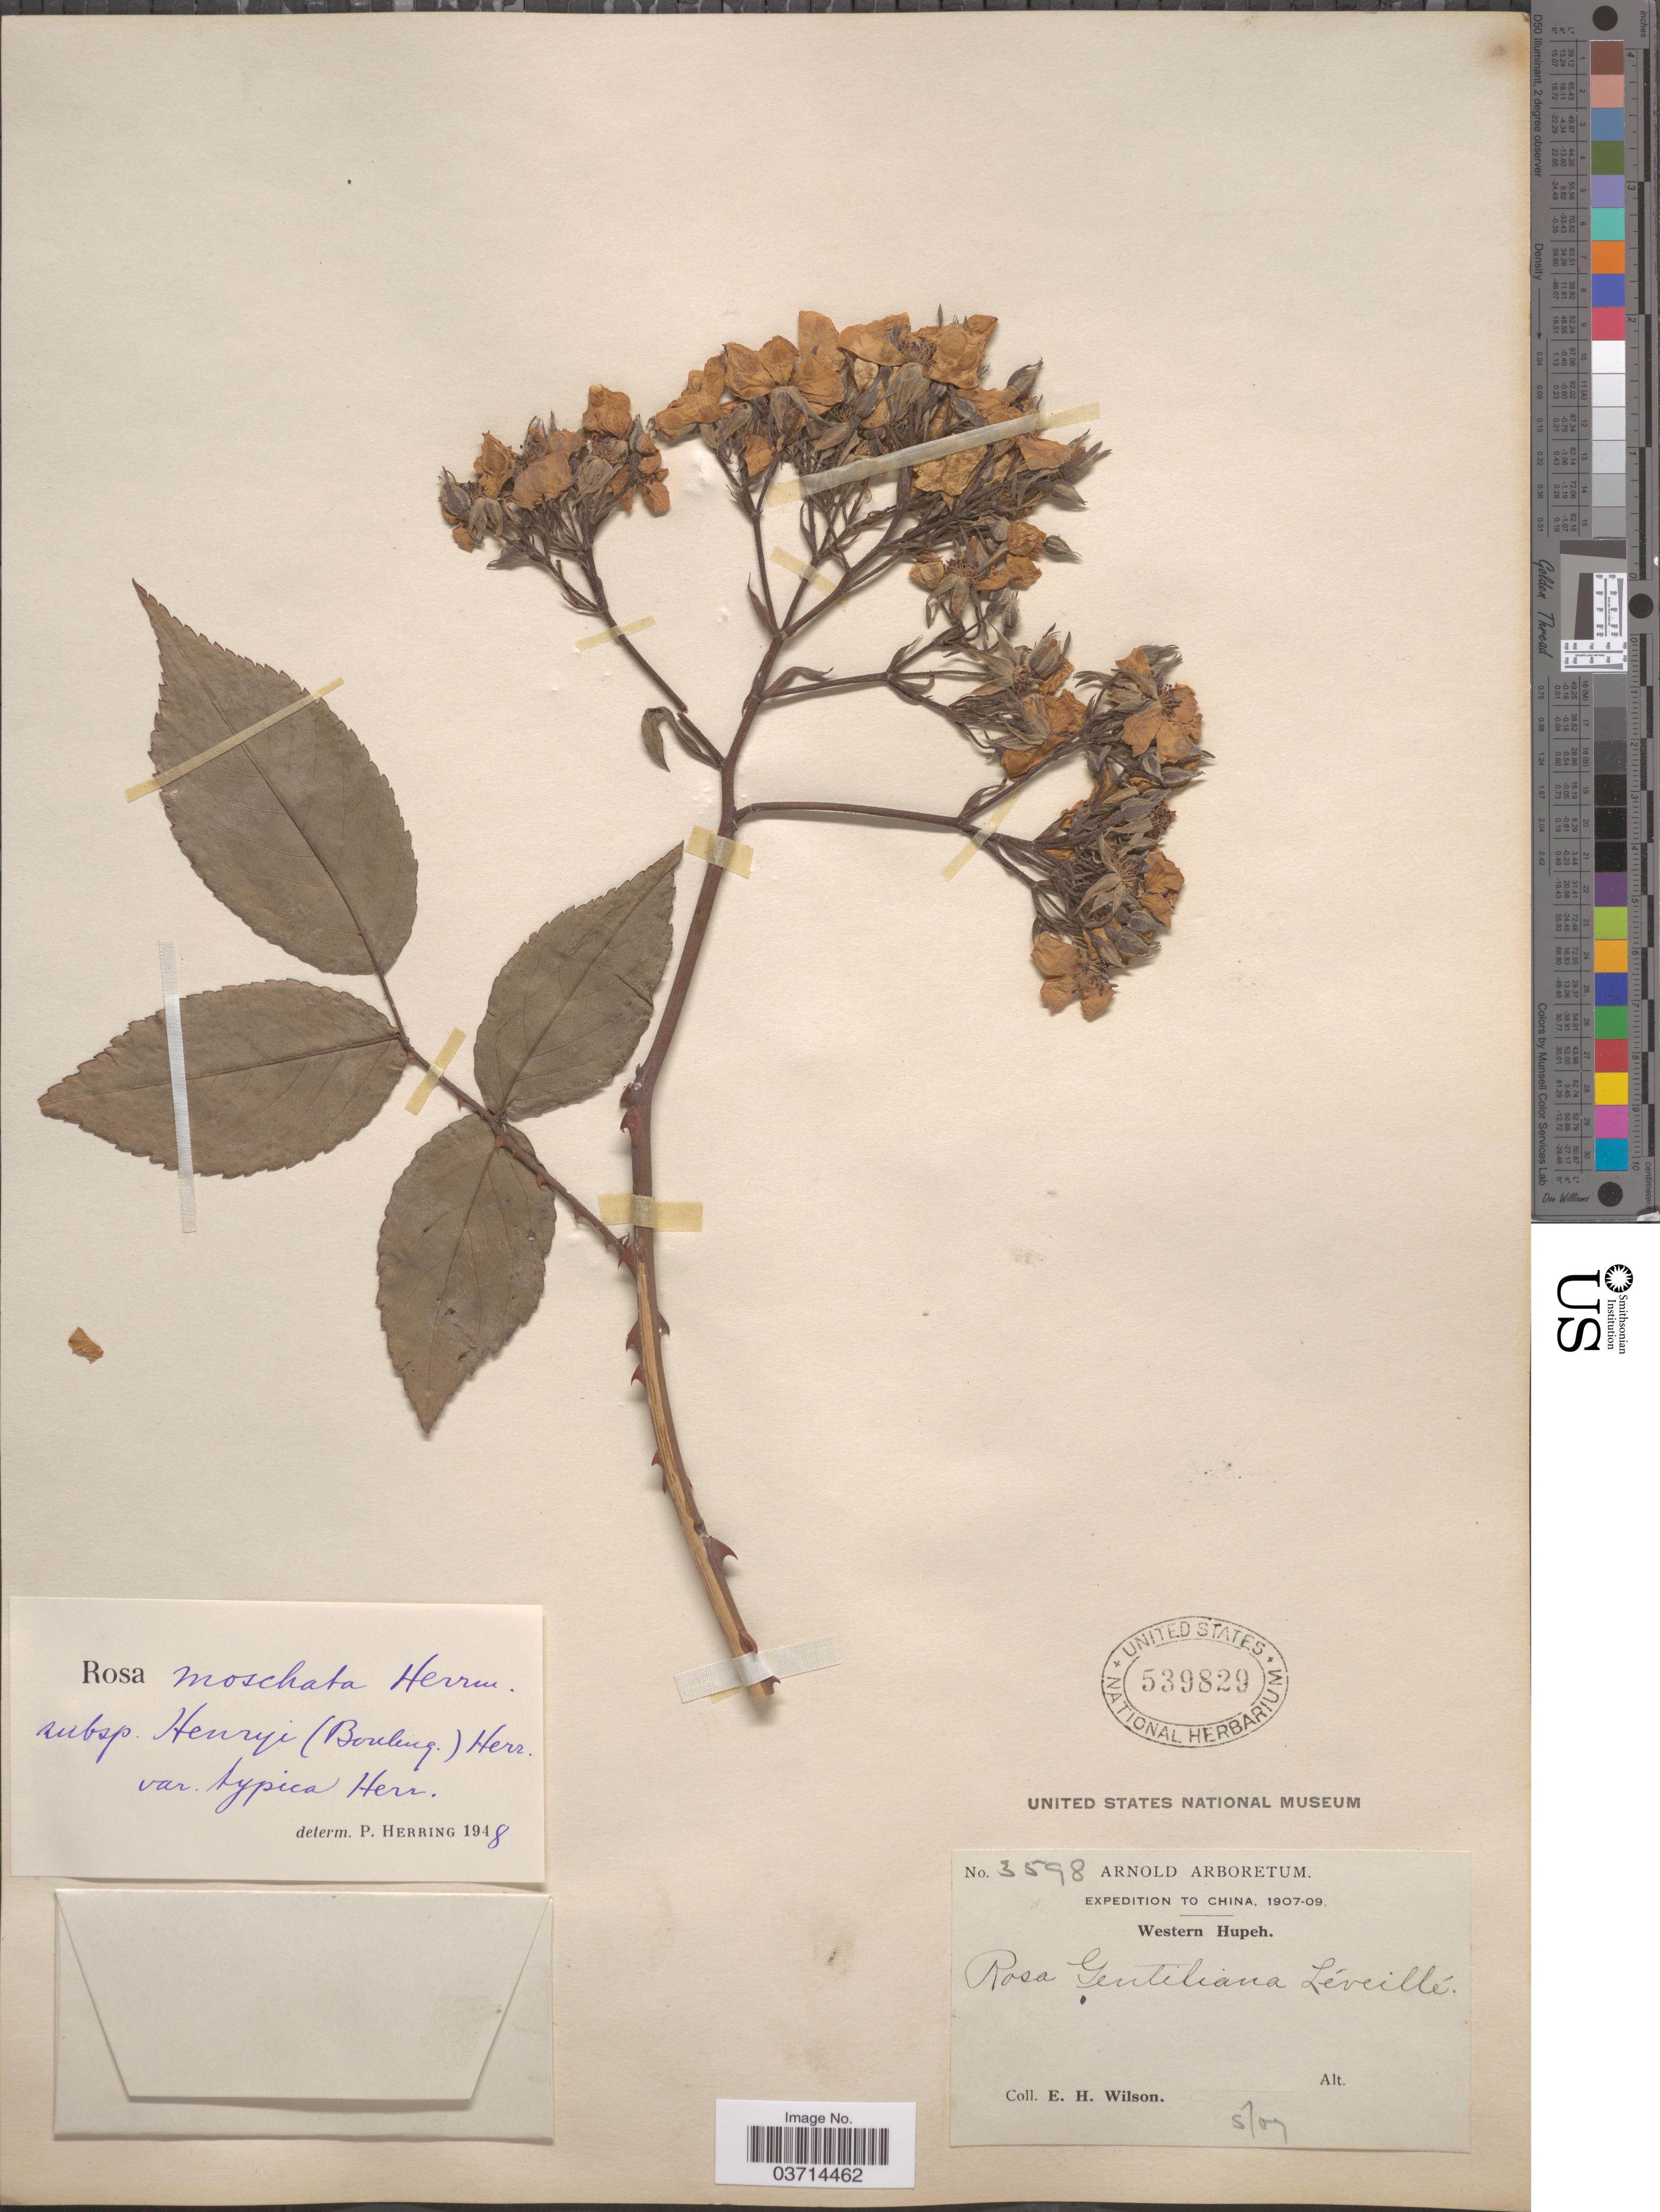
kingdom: Plantae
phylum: Tracheophyta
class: Magnoliopsida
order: Rosales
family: Rosaceae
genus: Rosa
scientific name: Rosa henryi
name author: Boulenger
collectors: E. Wilson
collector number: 3598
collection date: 1907-05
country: China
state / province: Hubei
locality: Western Hupeh.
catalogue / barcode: US 539829